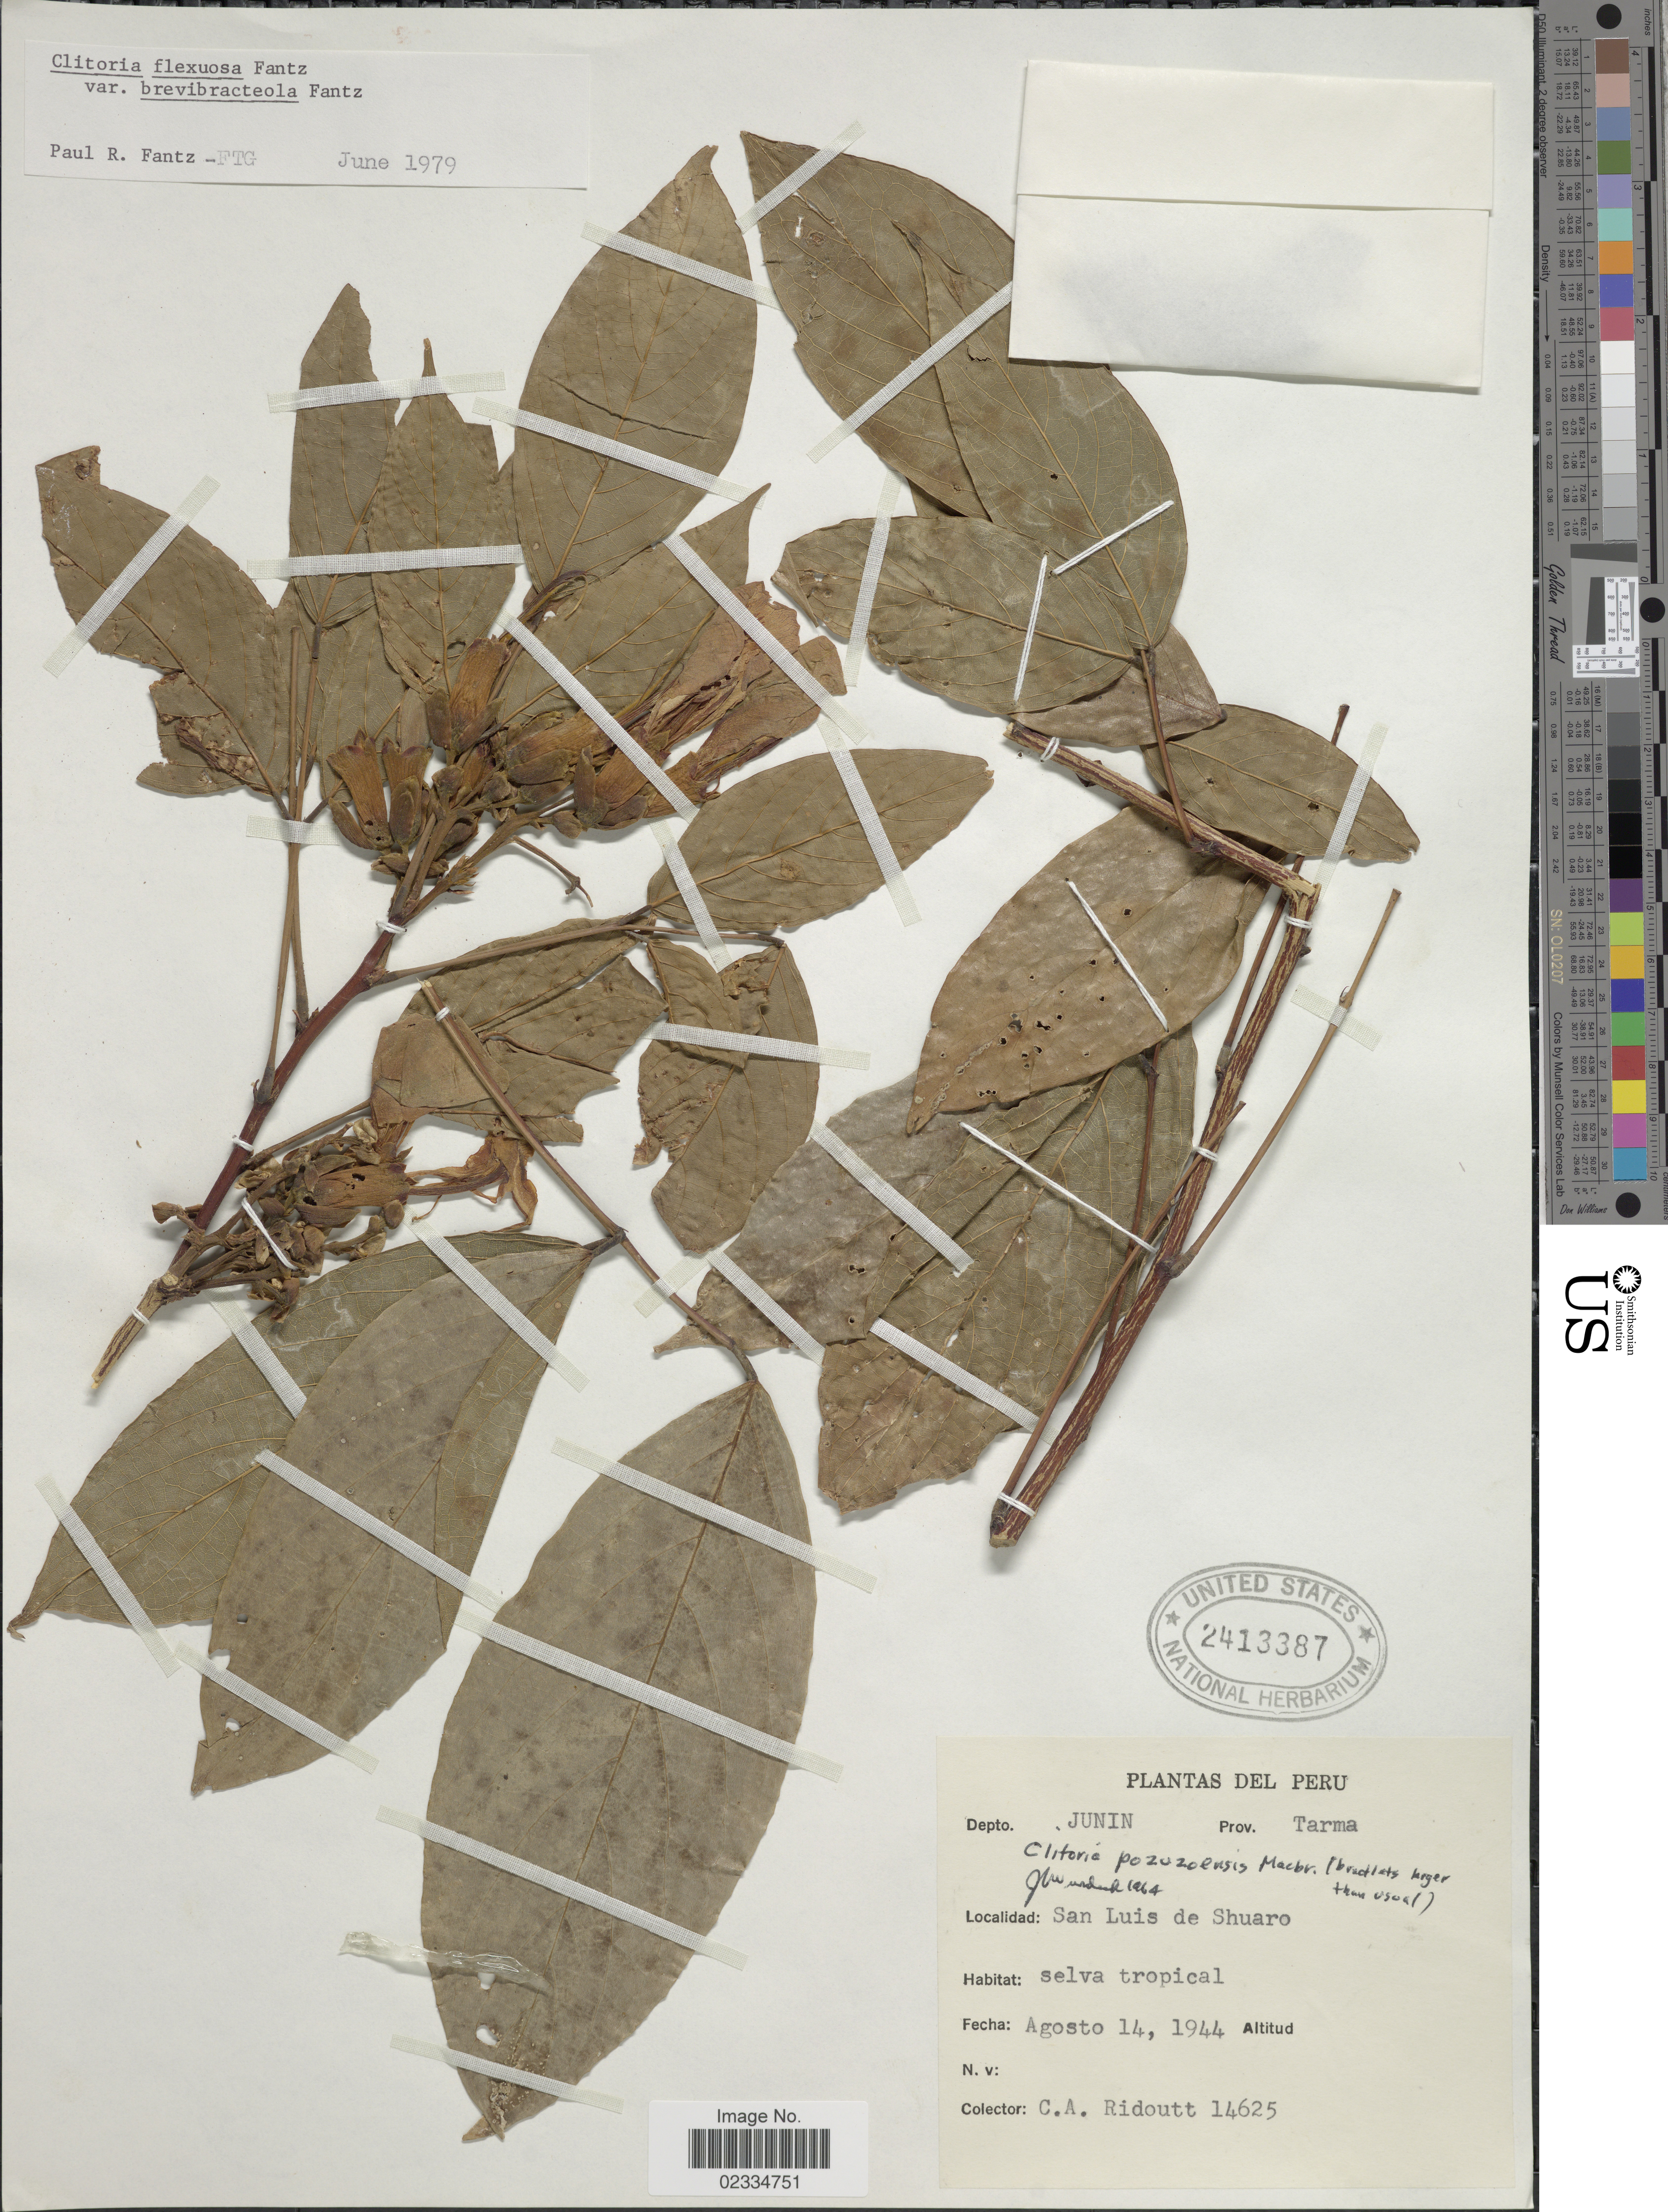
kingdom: Plantae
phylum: Tracheophyta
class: Magnoliopsida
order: Fabales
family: Fabaceae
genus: Clitoria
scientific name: Clitoria flexuosa var. brevibracteola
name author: Fantz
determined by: Fantz, P. R., (FLAS), University of Florida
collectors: C. Ridoutt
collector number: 14625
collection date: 1944-08-14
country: Peru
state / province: Junín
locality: Prov. Tarma, San Luis de Shuaro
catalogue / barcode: US 2413387